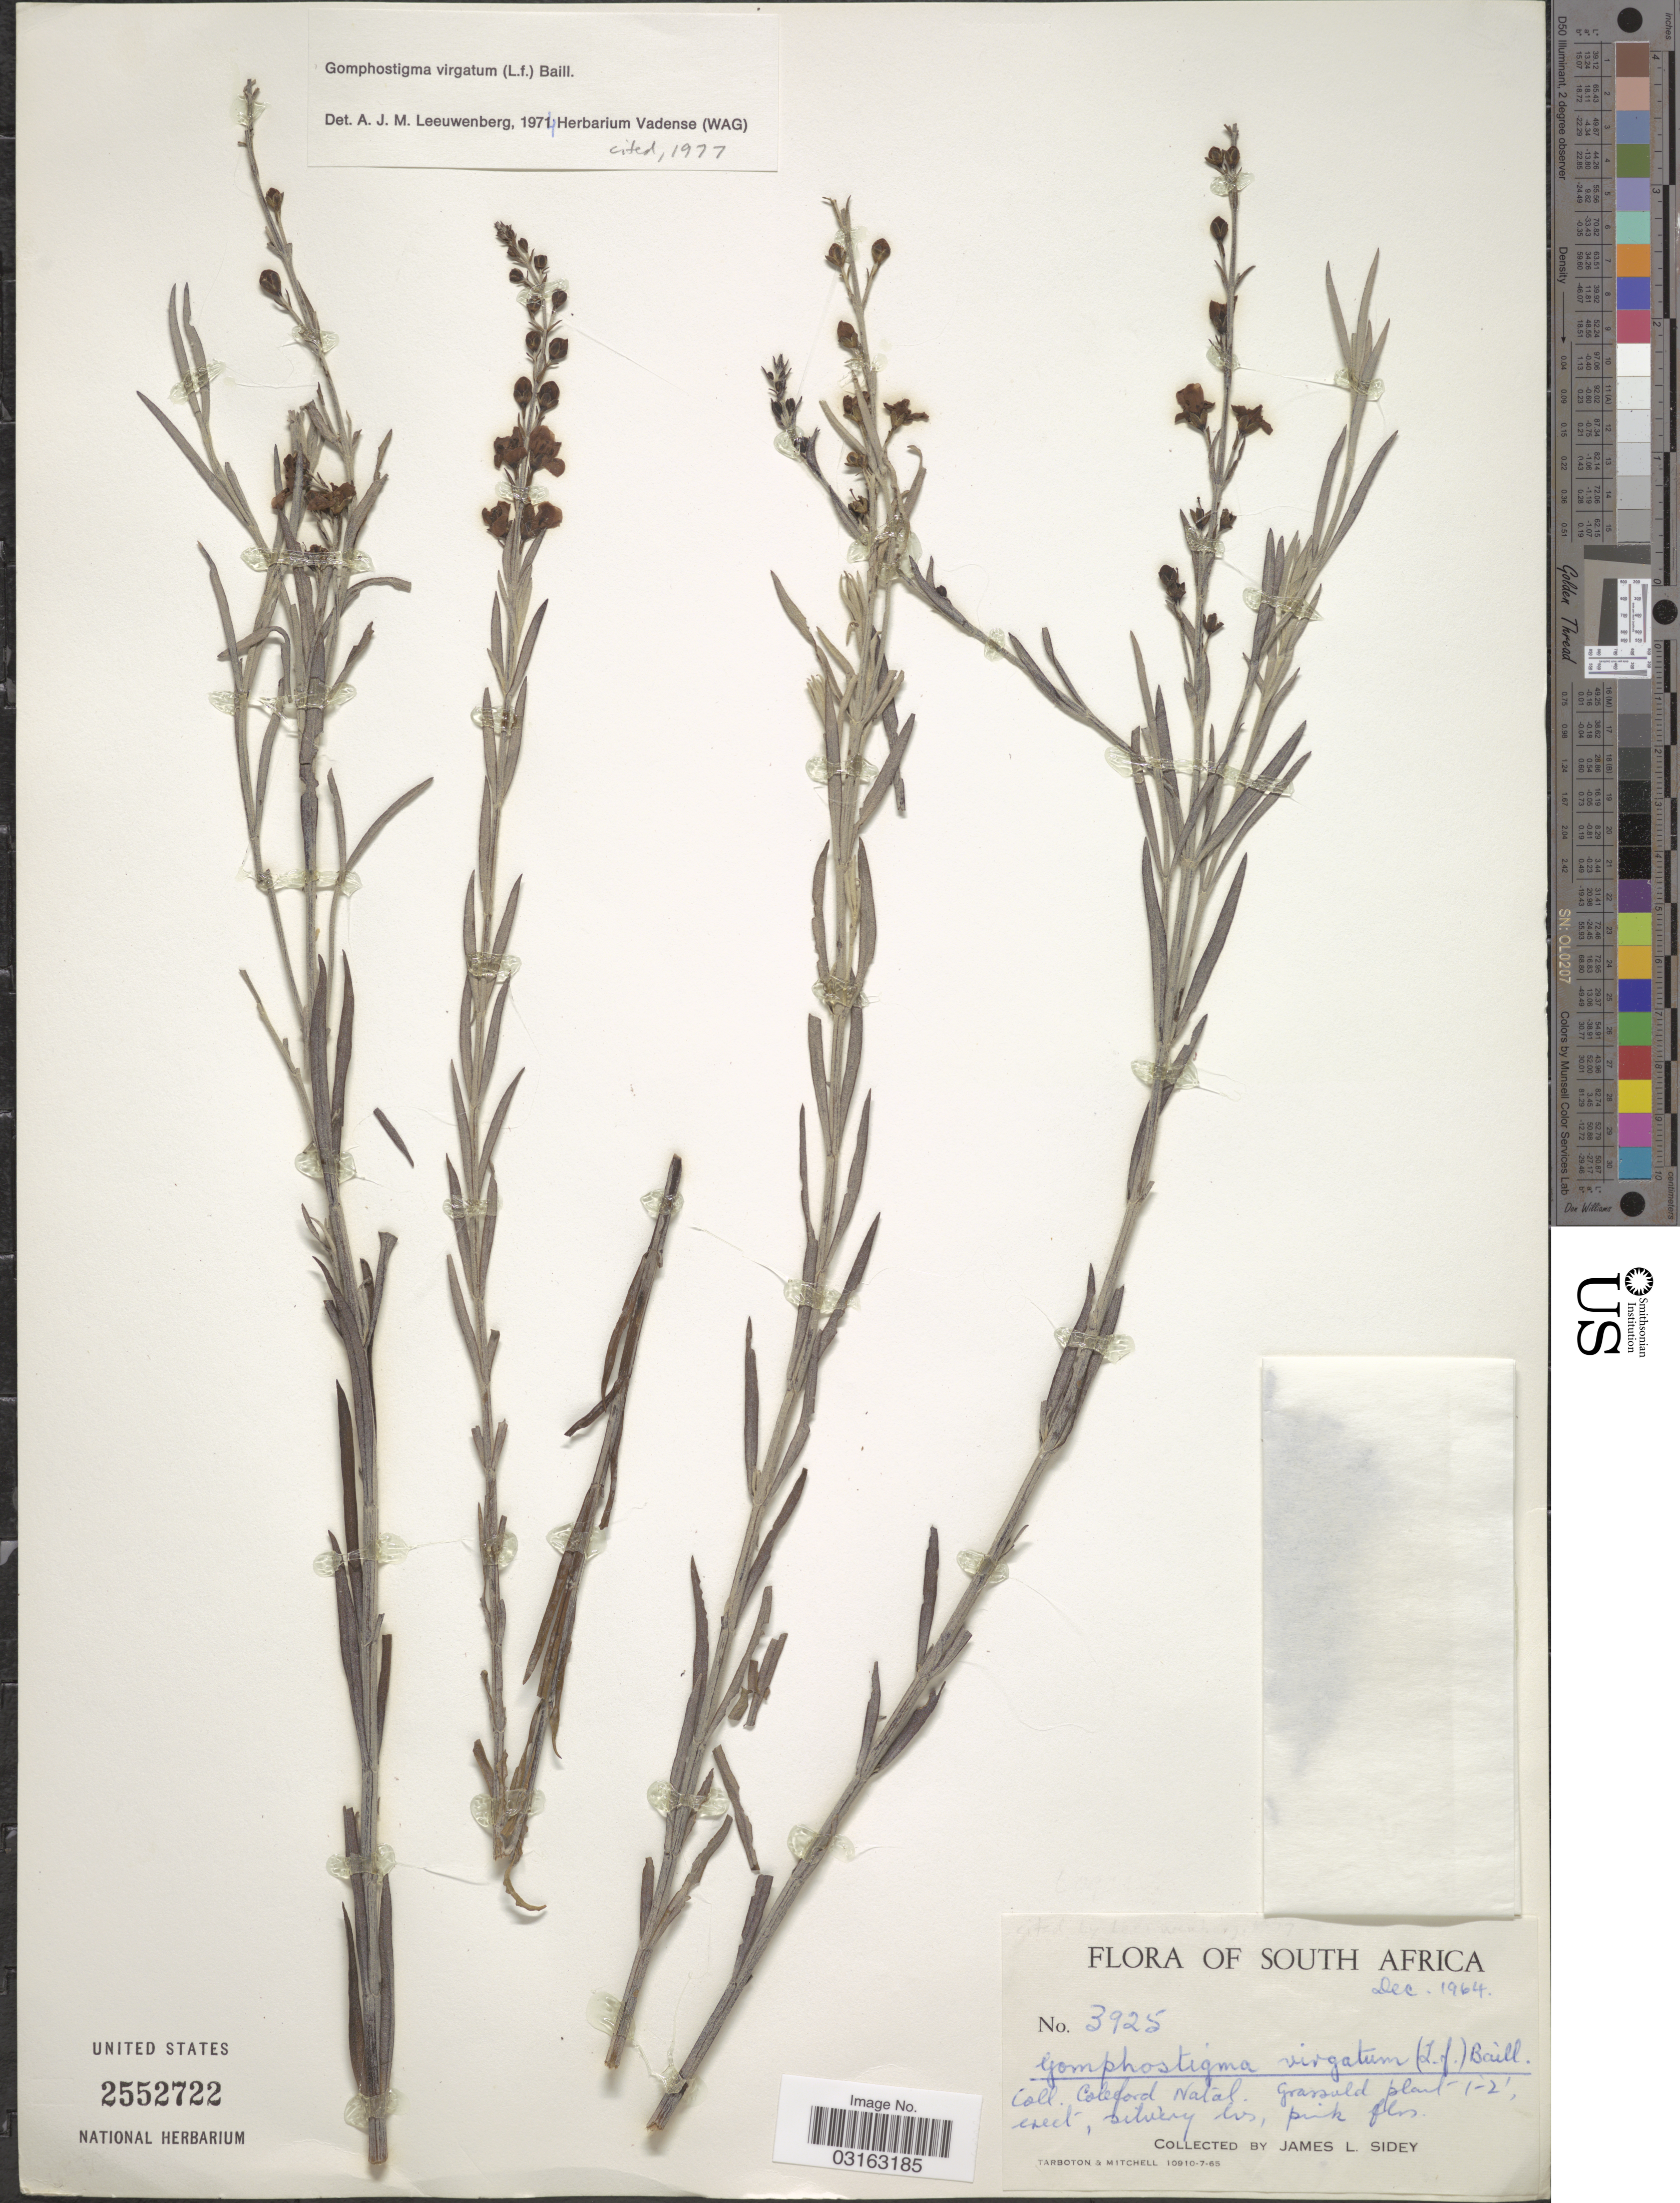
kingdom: Plantae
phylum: Tracheophyta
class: Magnoliopsida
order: Lamiales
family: Scrophulariaceae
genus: Gomphostigma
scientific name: Gomphostigma virgatum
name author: (L. f.) Baill.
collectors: J. L. Sidey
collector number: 3925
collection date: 1964-12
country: South Africa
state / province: KwaZulu-Natal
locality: Coleford Natal.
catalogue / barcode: US 2552722